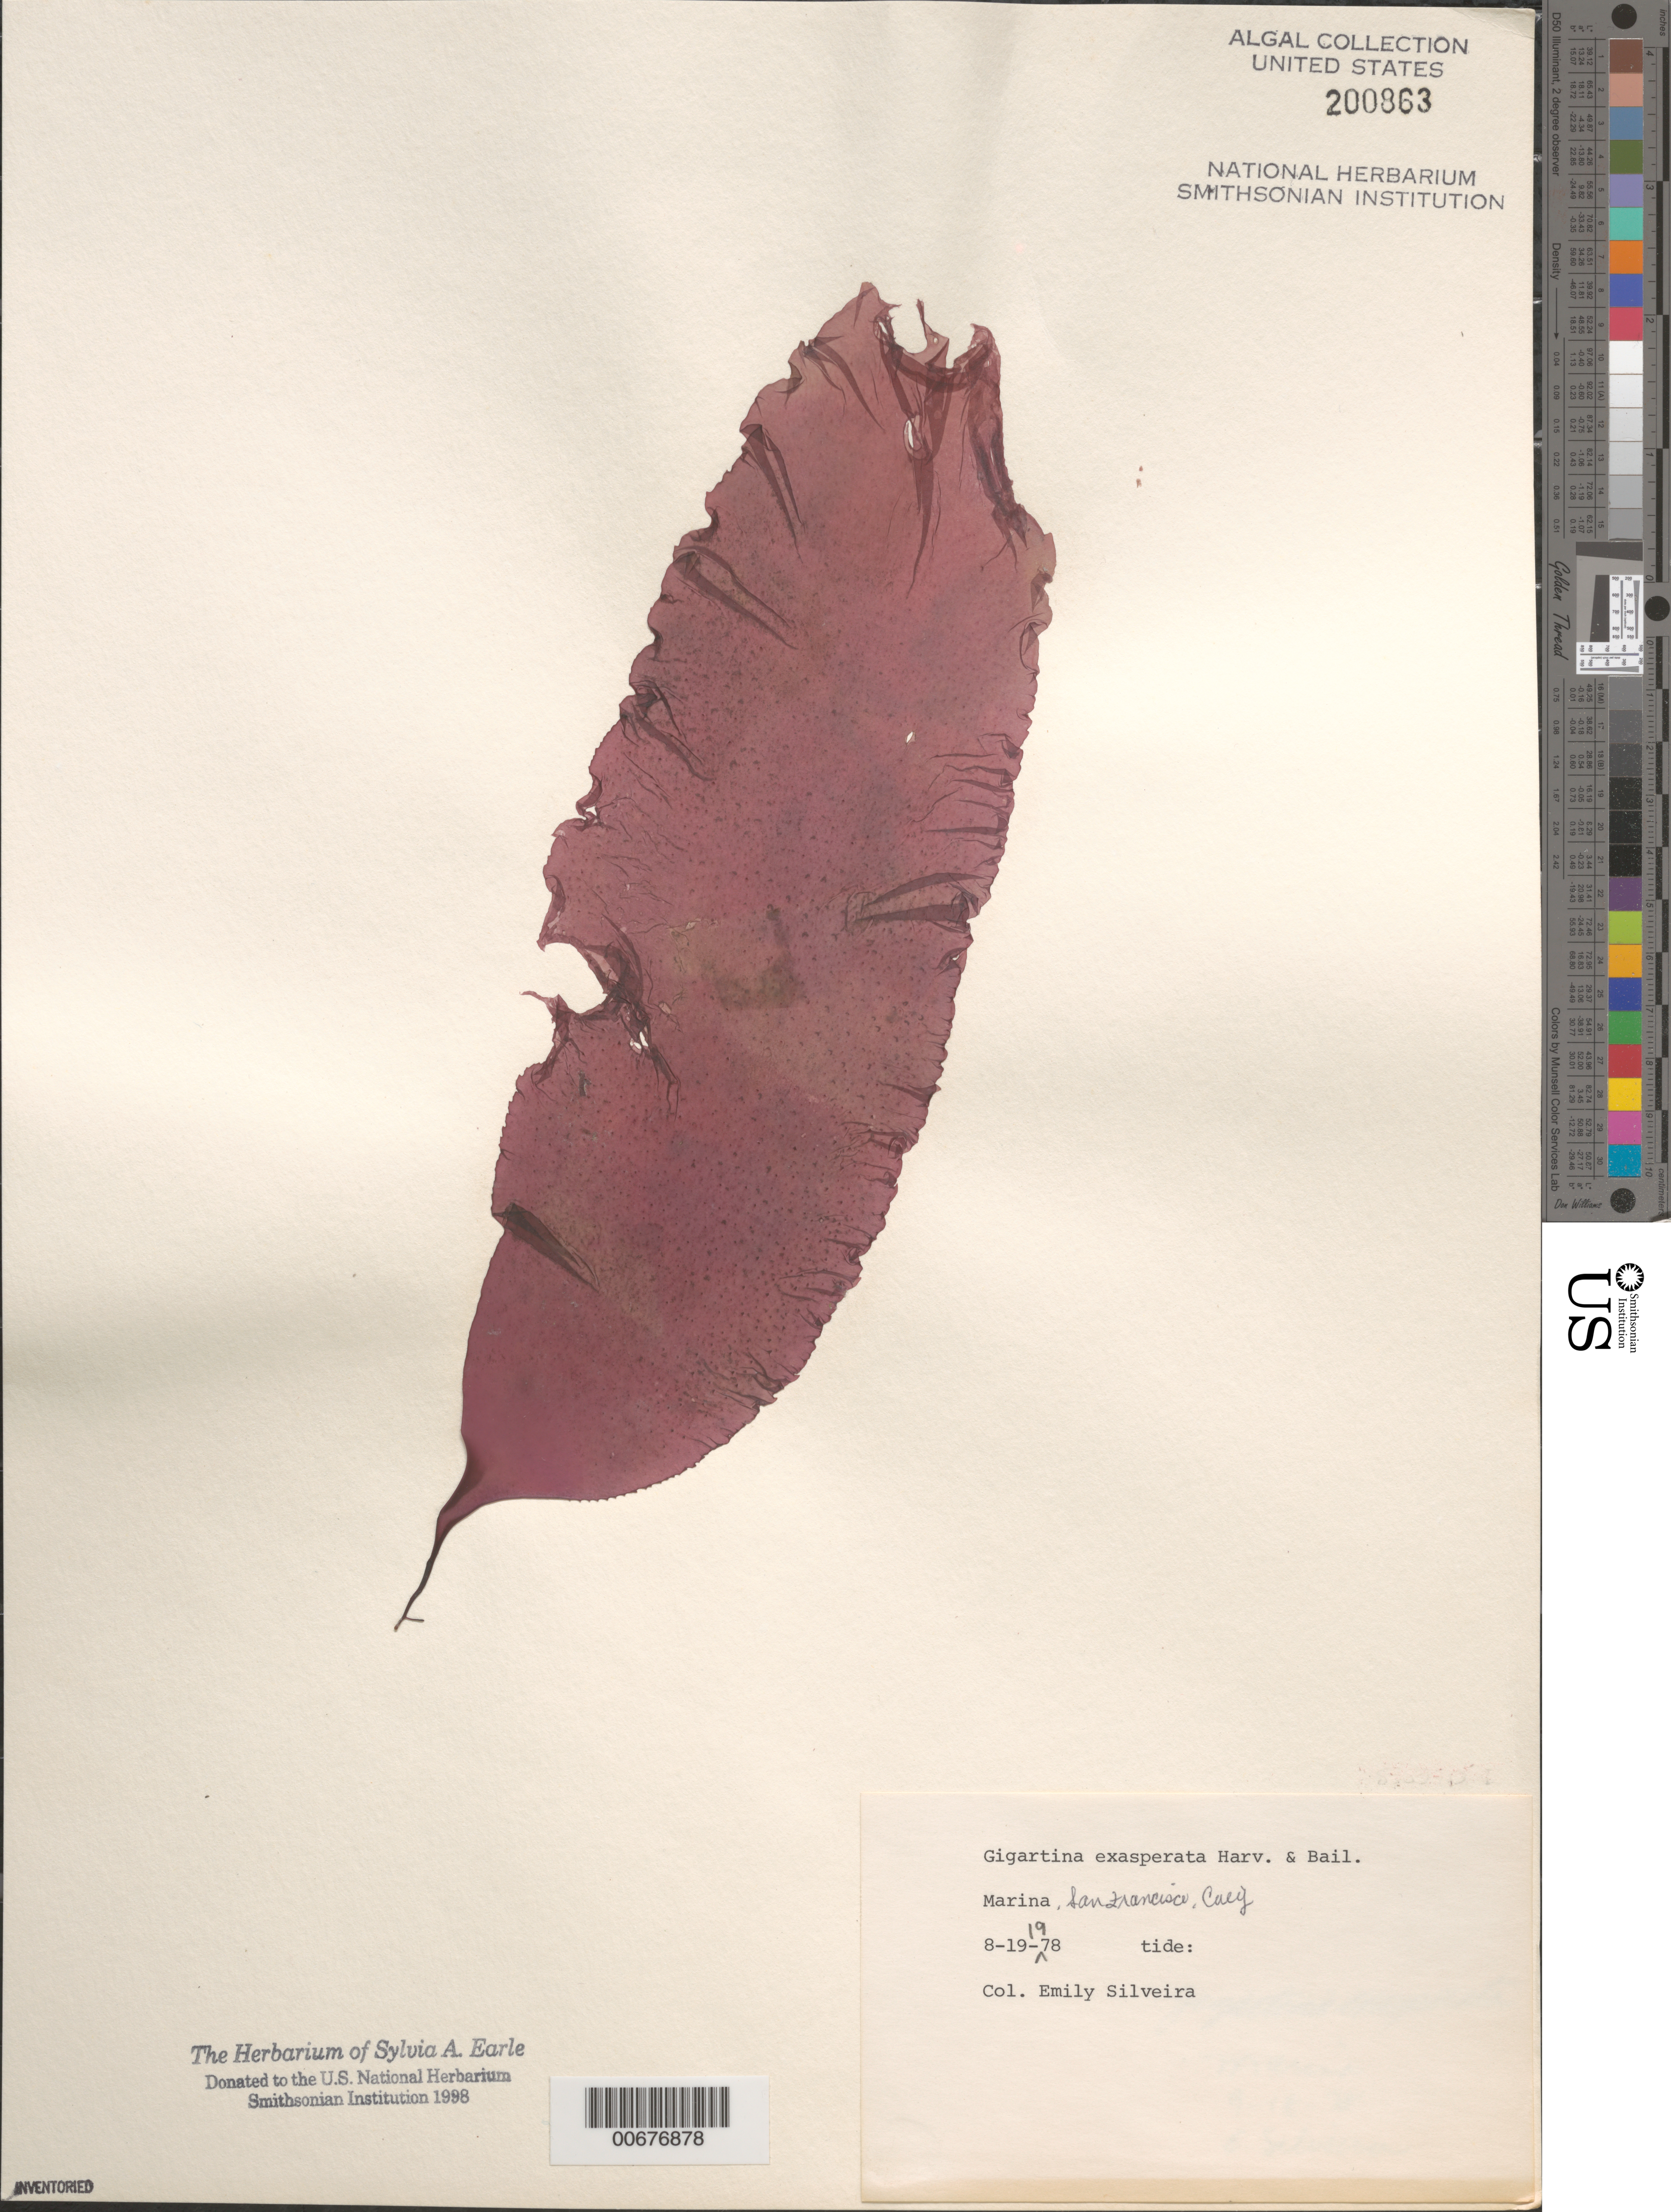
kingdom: Plantae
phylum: Rhodophyta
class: Florideophyceae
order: Gigartinales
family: Gigartinaceae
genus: Chondracanthus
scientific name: Chondracanthus exasperatus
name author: (Harv. & J. Bailey) J.R. Hughey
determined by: Algae name updating Project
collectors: E. A. Silveira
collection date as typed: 19 Aug 1978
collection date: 1978-08-19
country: United States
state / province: California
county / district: San Francisco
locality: San Francisco, marina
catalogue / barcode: US 200863